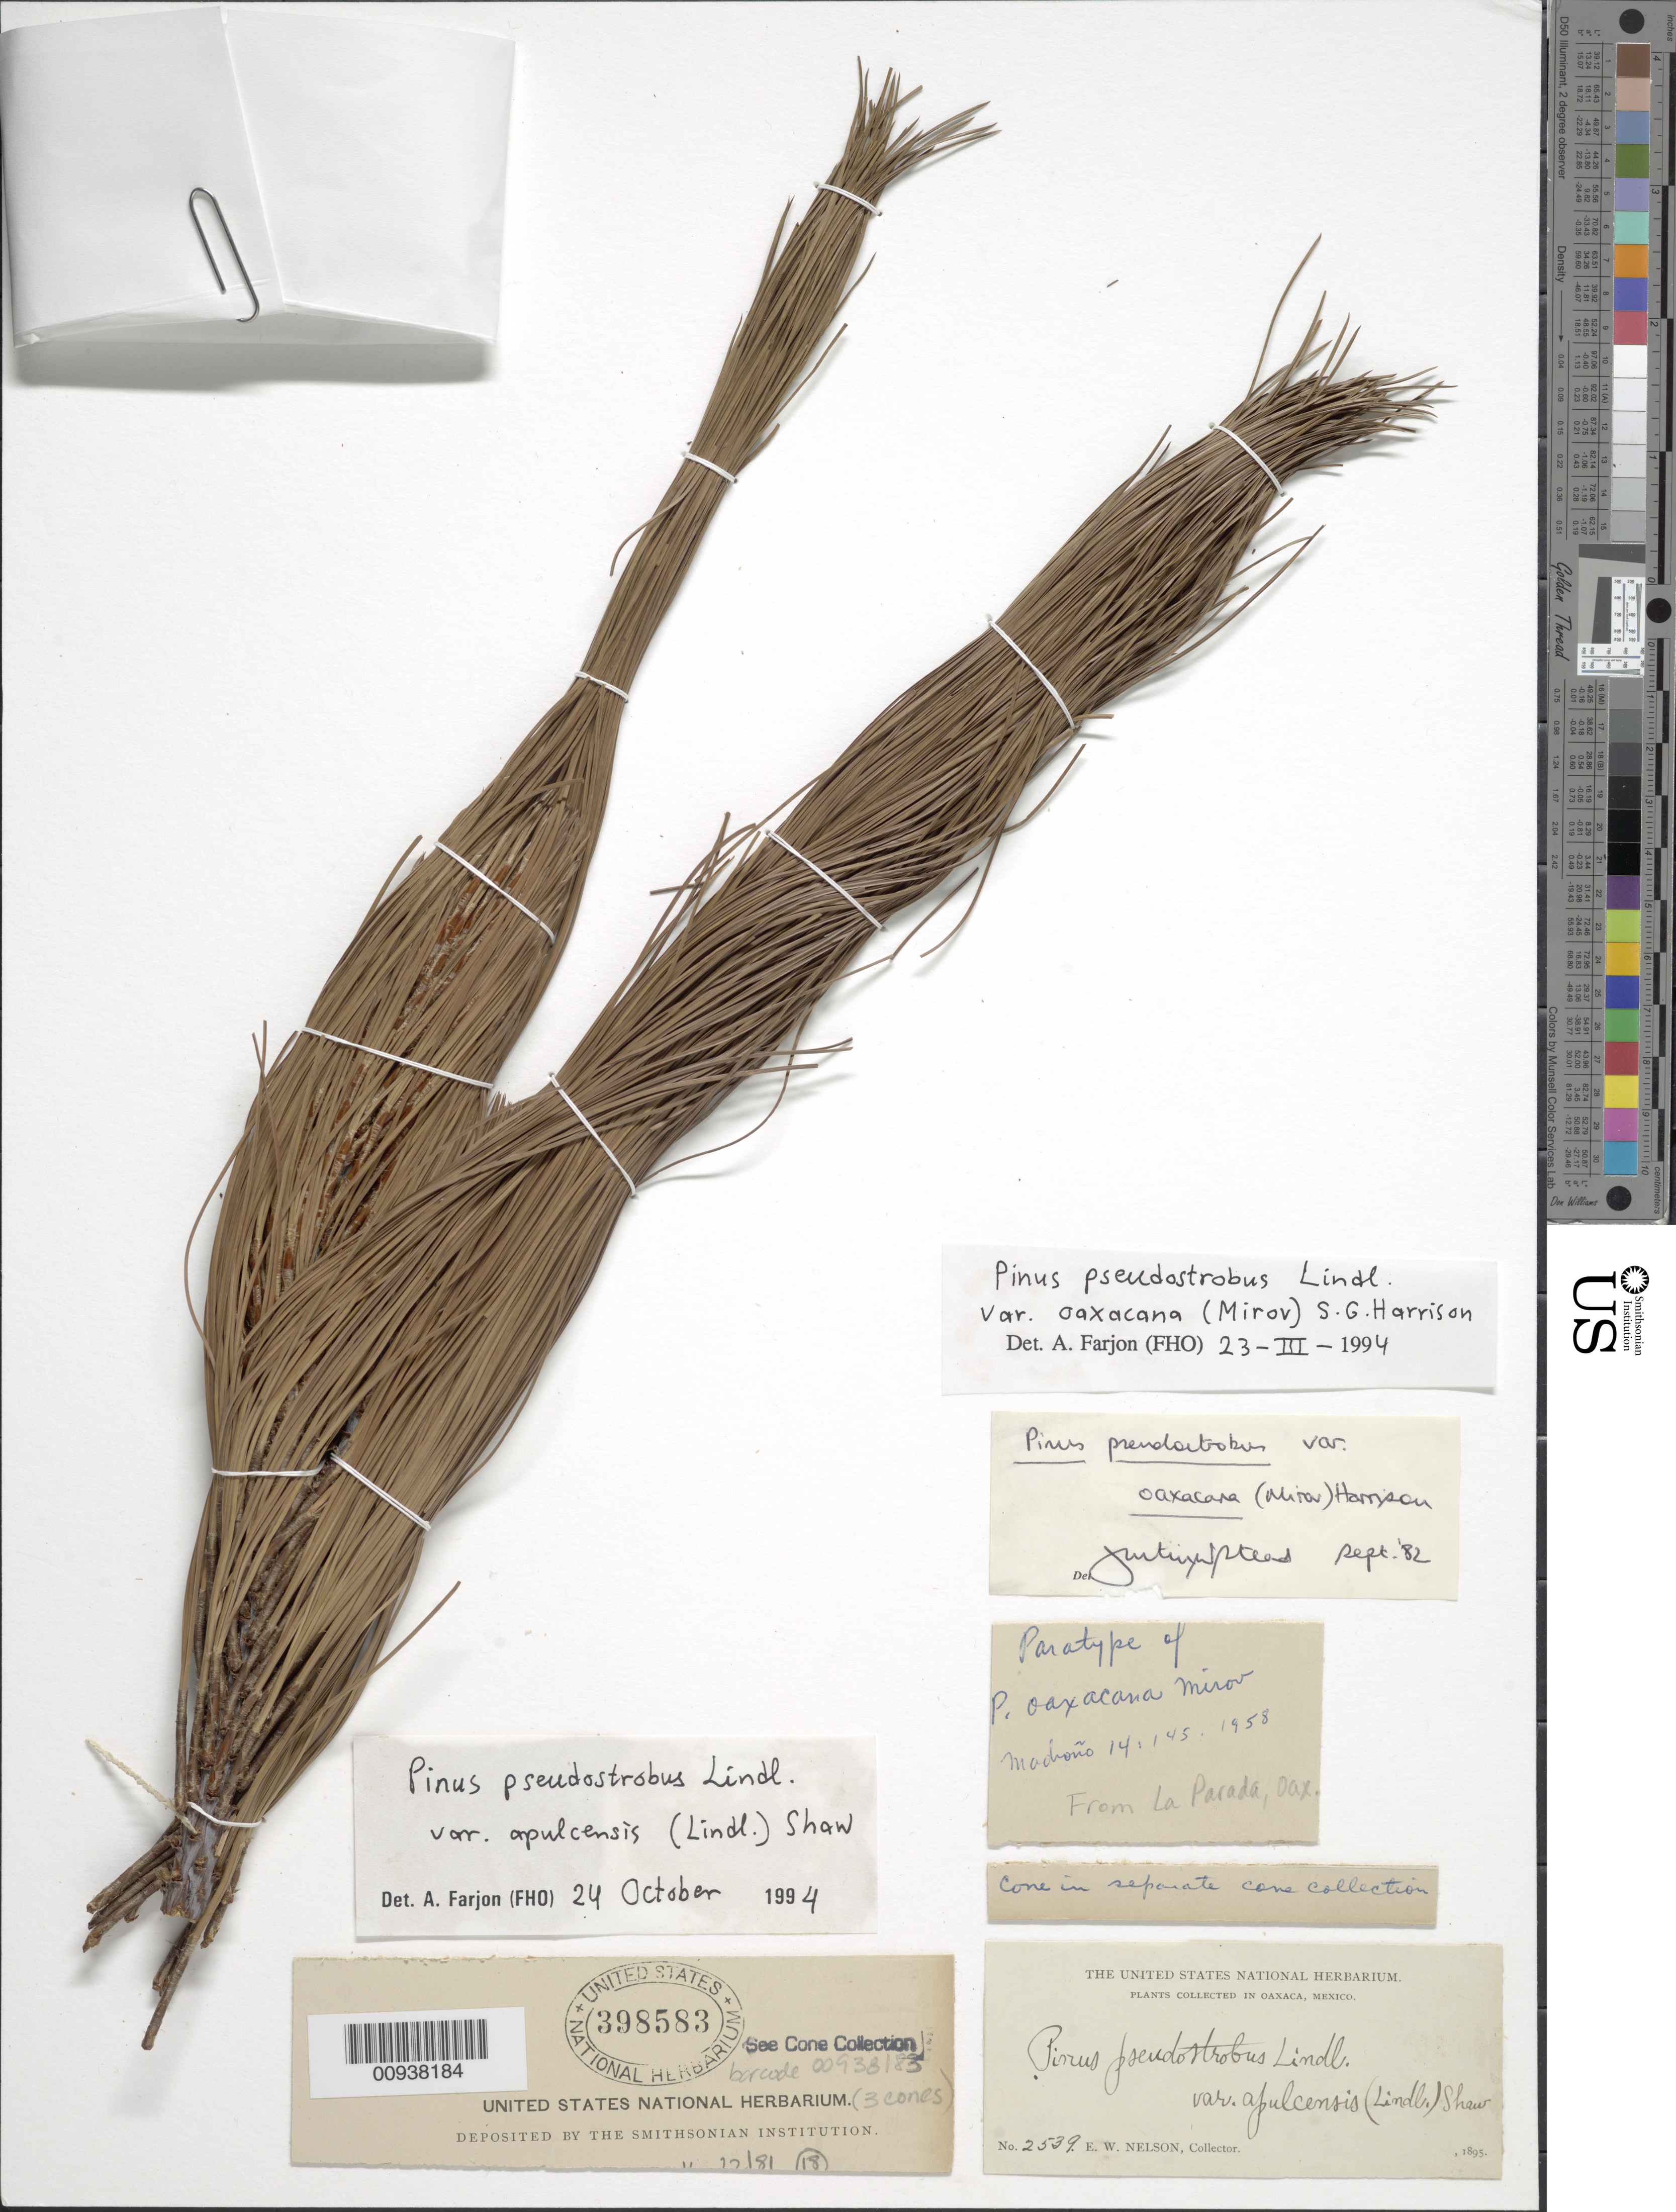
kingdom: Plantae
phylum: Tracheophyta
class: Pinopsida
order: Pinales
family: Pinaceae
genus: Pinus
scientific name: Pinus pseudostrobus var. apulcensis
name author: (Shaw) Lindl.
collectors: E. W. Nelson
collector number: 2539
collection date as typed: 1895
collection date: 1895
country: Mexico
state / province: Oaxaca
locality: La Parada.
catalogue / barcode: US 398583